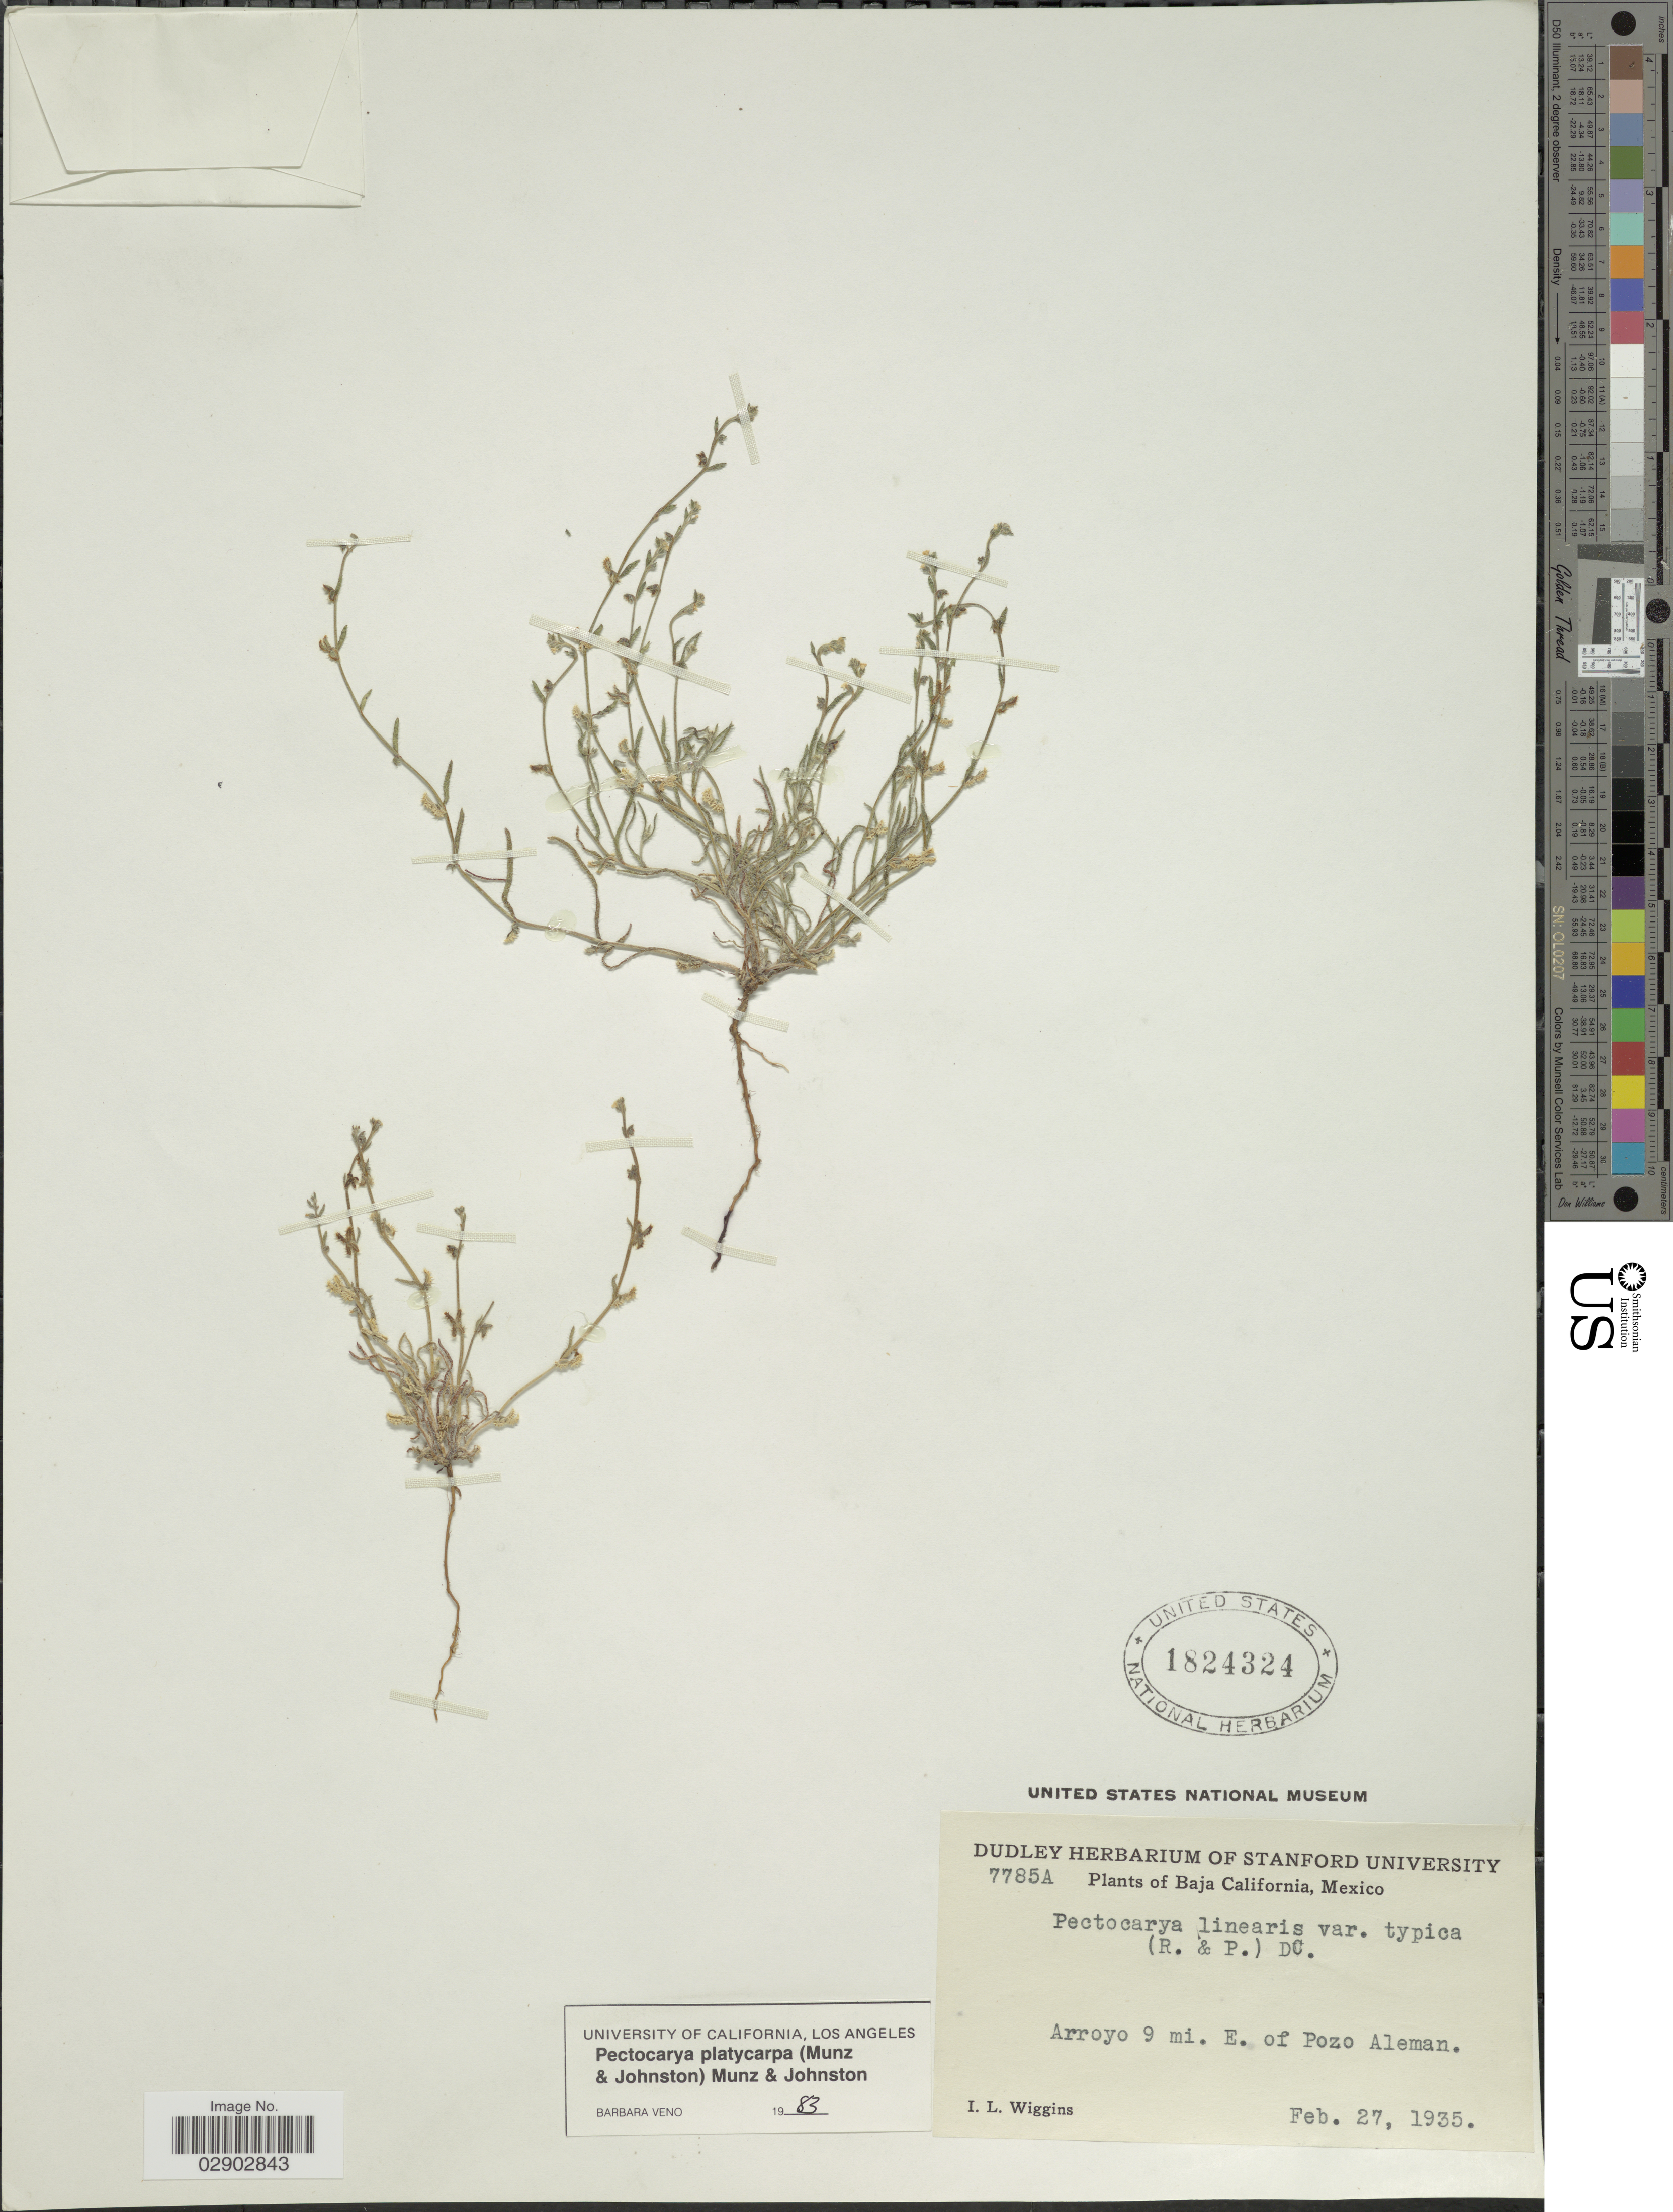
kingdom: Plantae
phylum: Tracheophyta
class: Magnoliopsida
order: Boraginales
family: Boraginaceae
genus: Pectocarya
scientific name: Pectocarya platycarpa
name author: (Munz & I.M. Johnst.) Munz & I.M. Johnst.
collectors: I. L. Wiggins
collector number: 7785A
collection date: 1935-02-27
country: Mexico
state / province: Baja California Norte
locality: Arroyo 9 mi. of Pozo Aleman.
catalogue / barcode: US 1824324